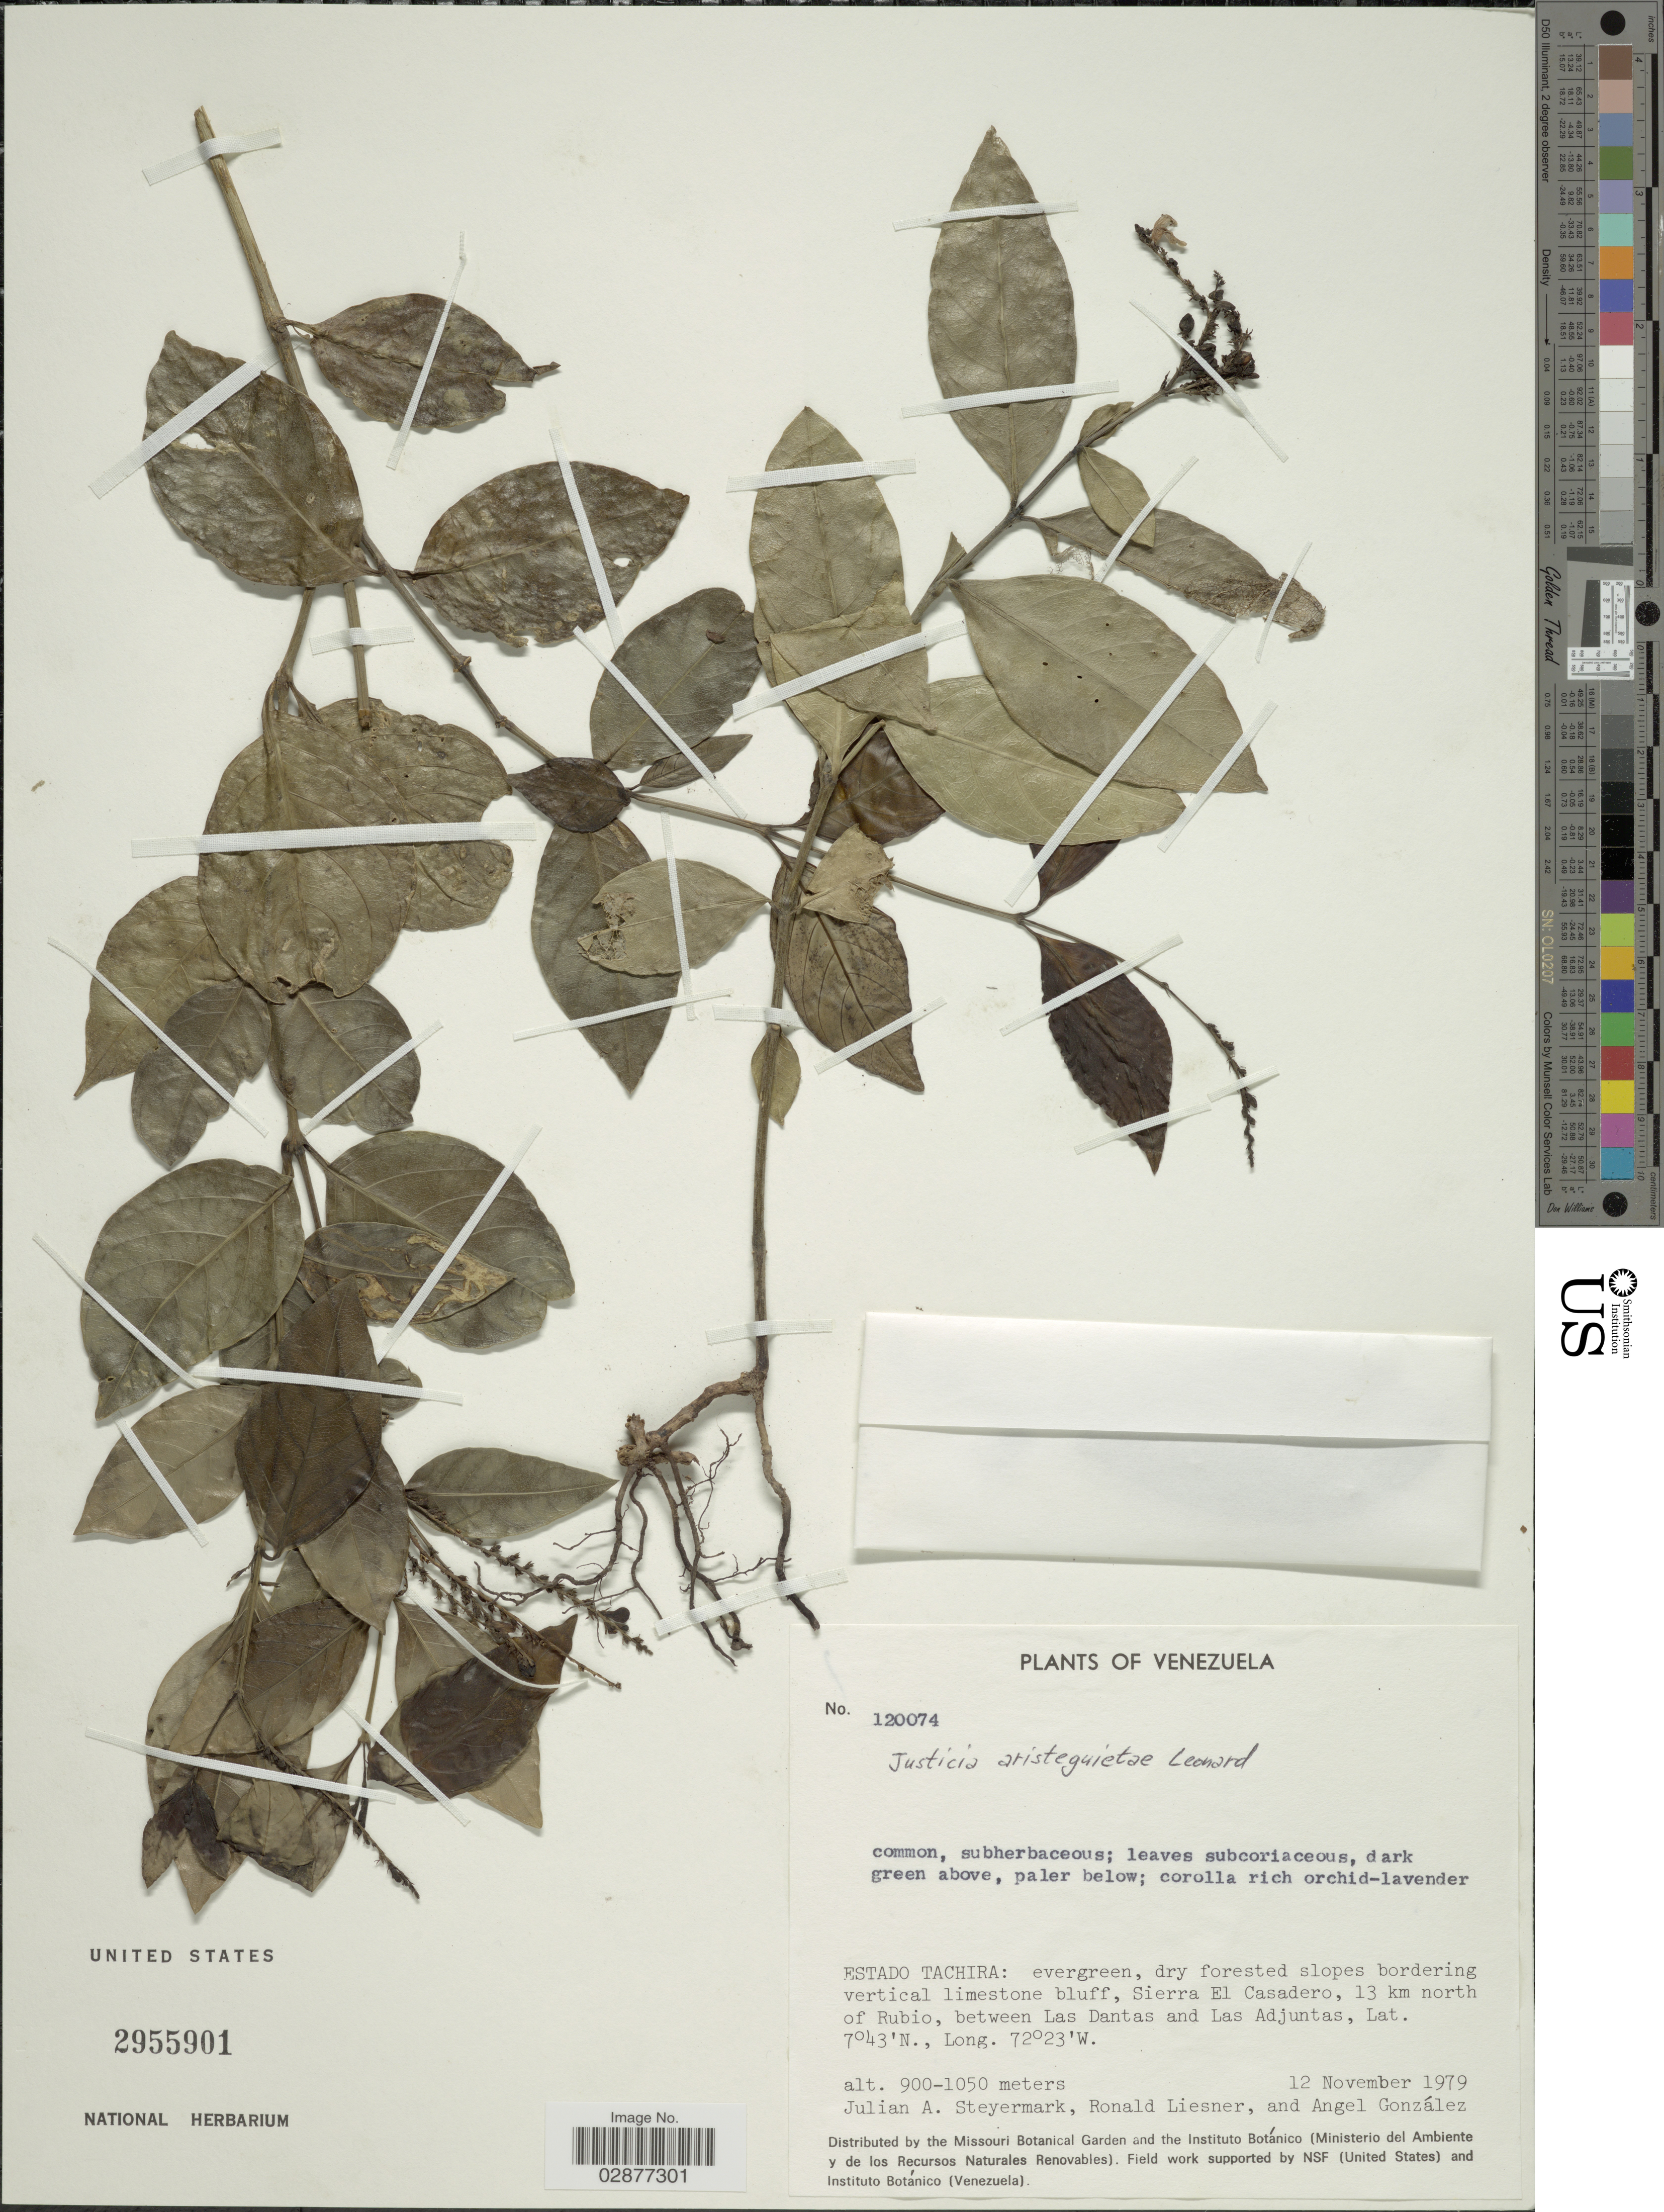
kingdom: Plantae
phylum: Tracheophyta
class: Magnoliopsida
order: Lamiales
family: Acanthaceae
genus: Justicia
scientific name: Justicia aristeguietae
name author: Leonard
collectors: J. Steyermark, R. L. Liesner & A. C. González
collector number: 120074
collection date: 1979-11-12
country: Venezuela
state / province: Tachira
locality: Sierra El Casadero, 13 km north of Rubio, between Las Dantas and Las Adjuntas.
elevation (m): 900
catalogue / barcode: US 2955901